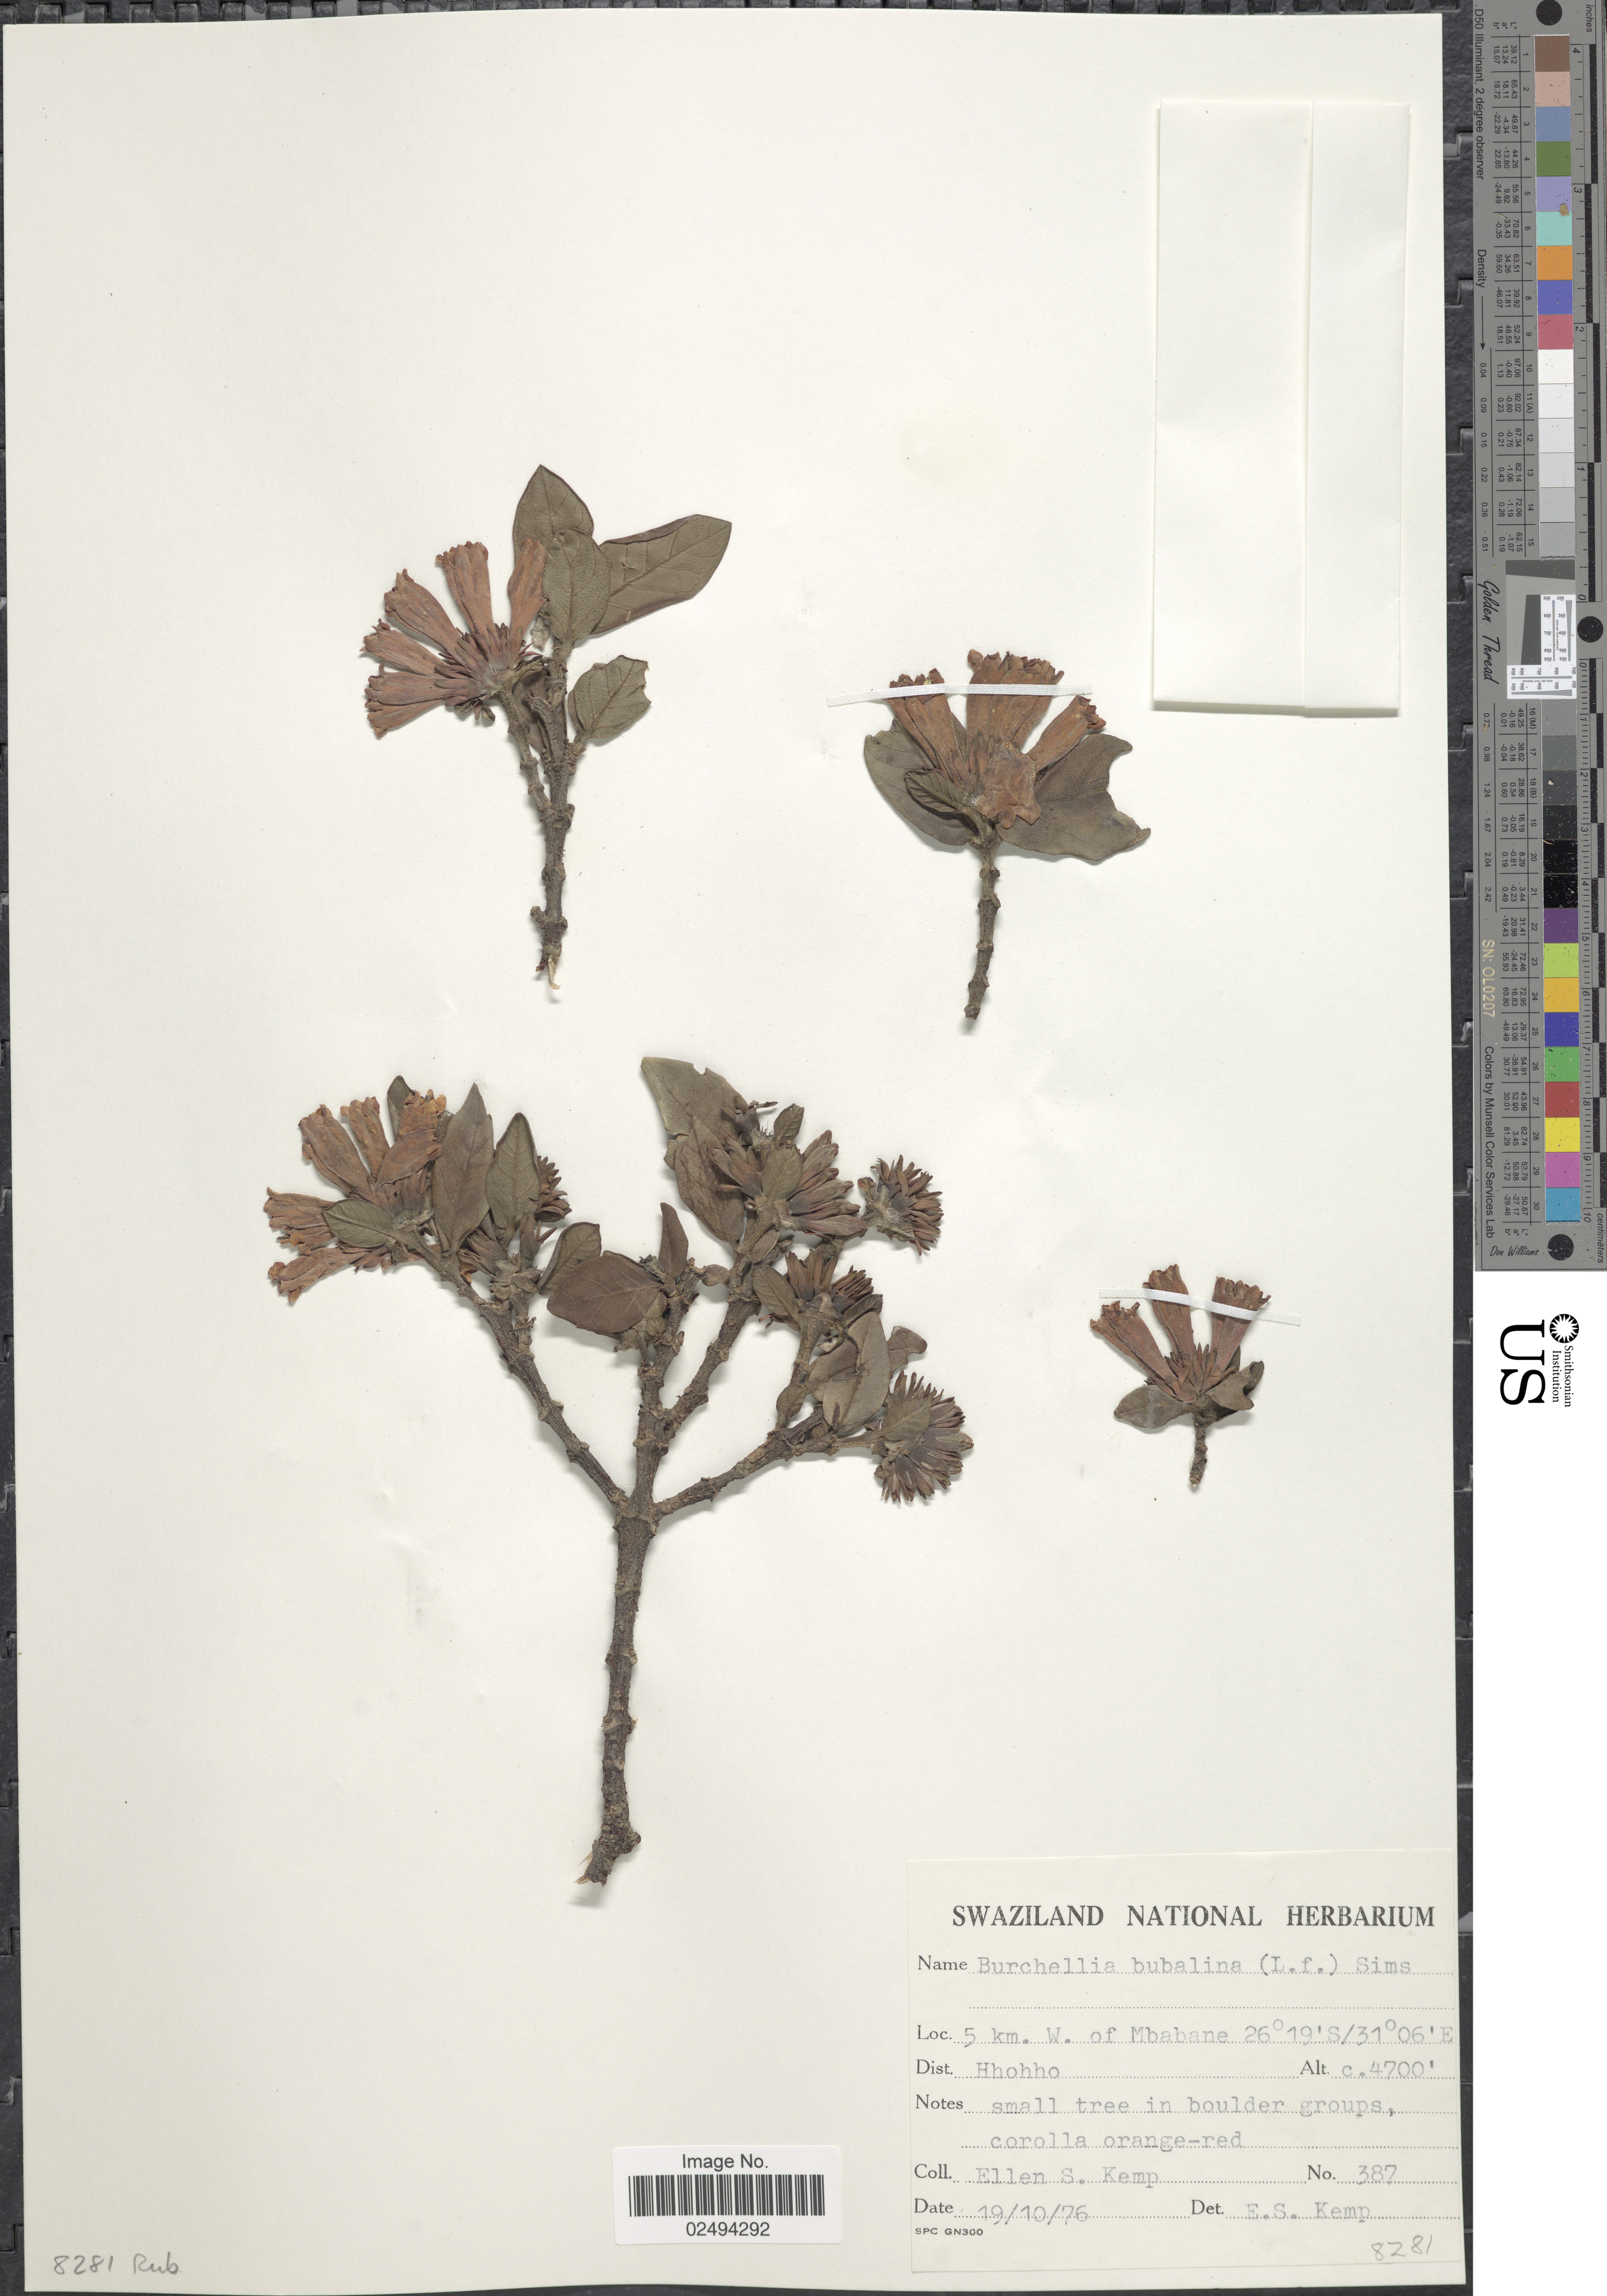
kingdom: Plantae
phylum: Tracheophyta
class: Magnoliopsida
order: Gentianales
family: Rubiaceae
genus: Burchellia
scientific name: Burchellia bubalina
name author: (L. f.) Sims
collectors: E. S. Kemp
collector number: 387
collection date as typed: Transcribed d/m/y: 19/10/76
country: Eswatini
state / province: Hhohho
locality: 5 km W of Mbabane, Dist Hhohho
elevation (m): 1433